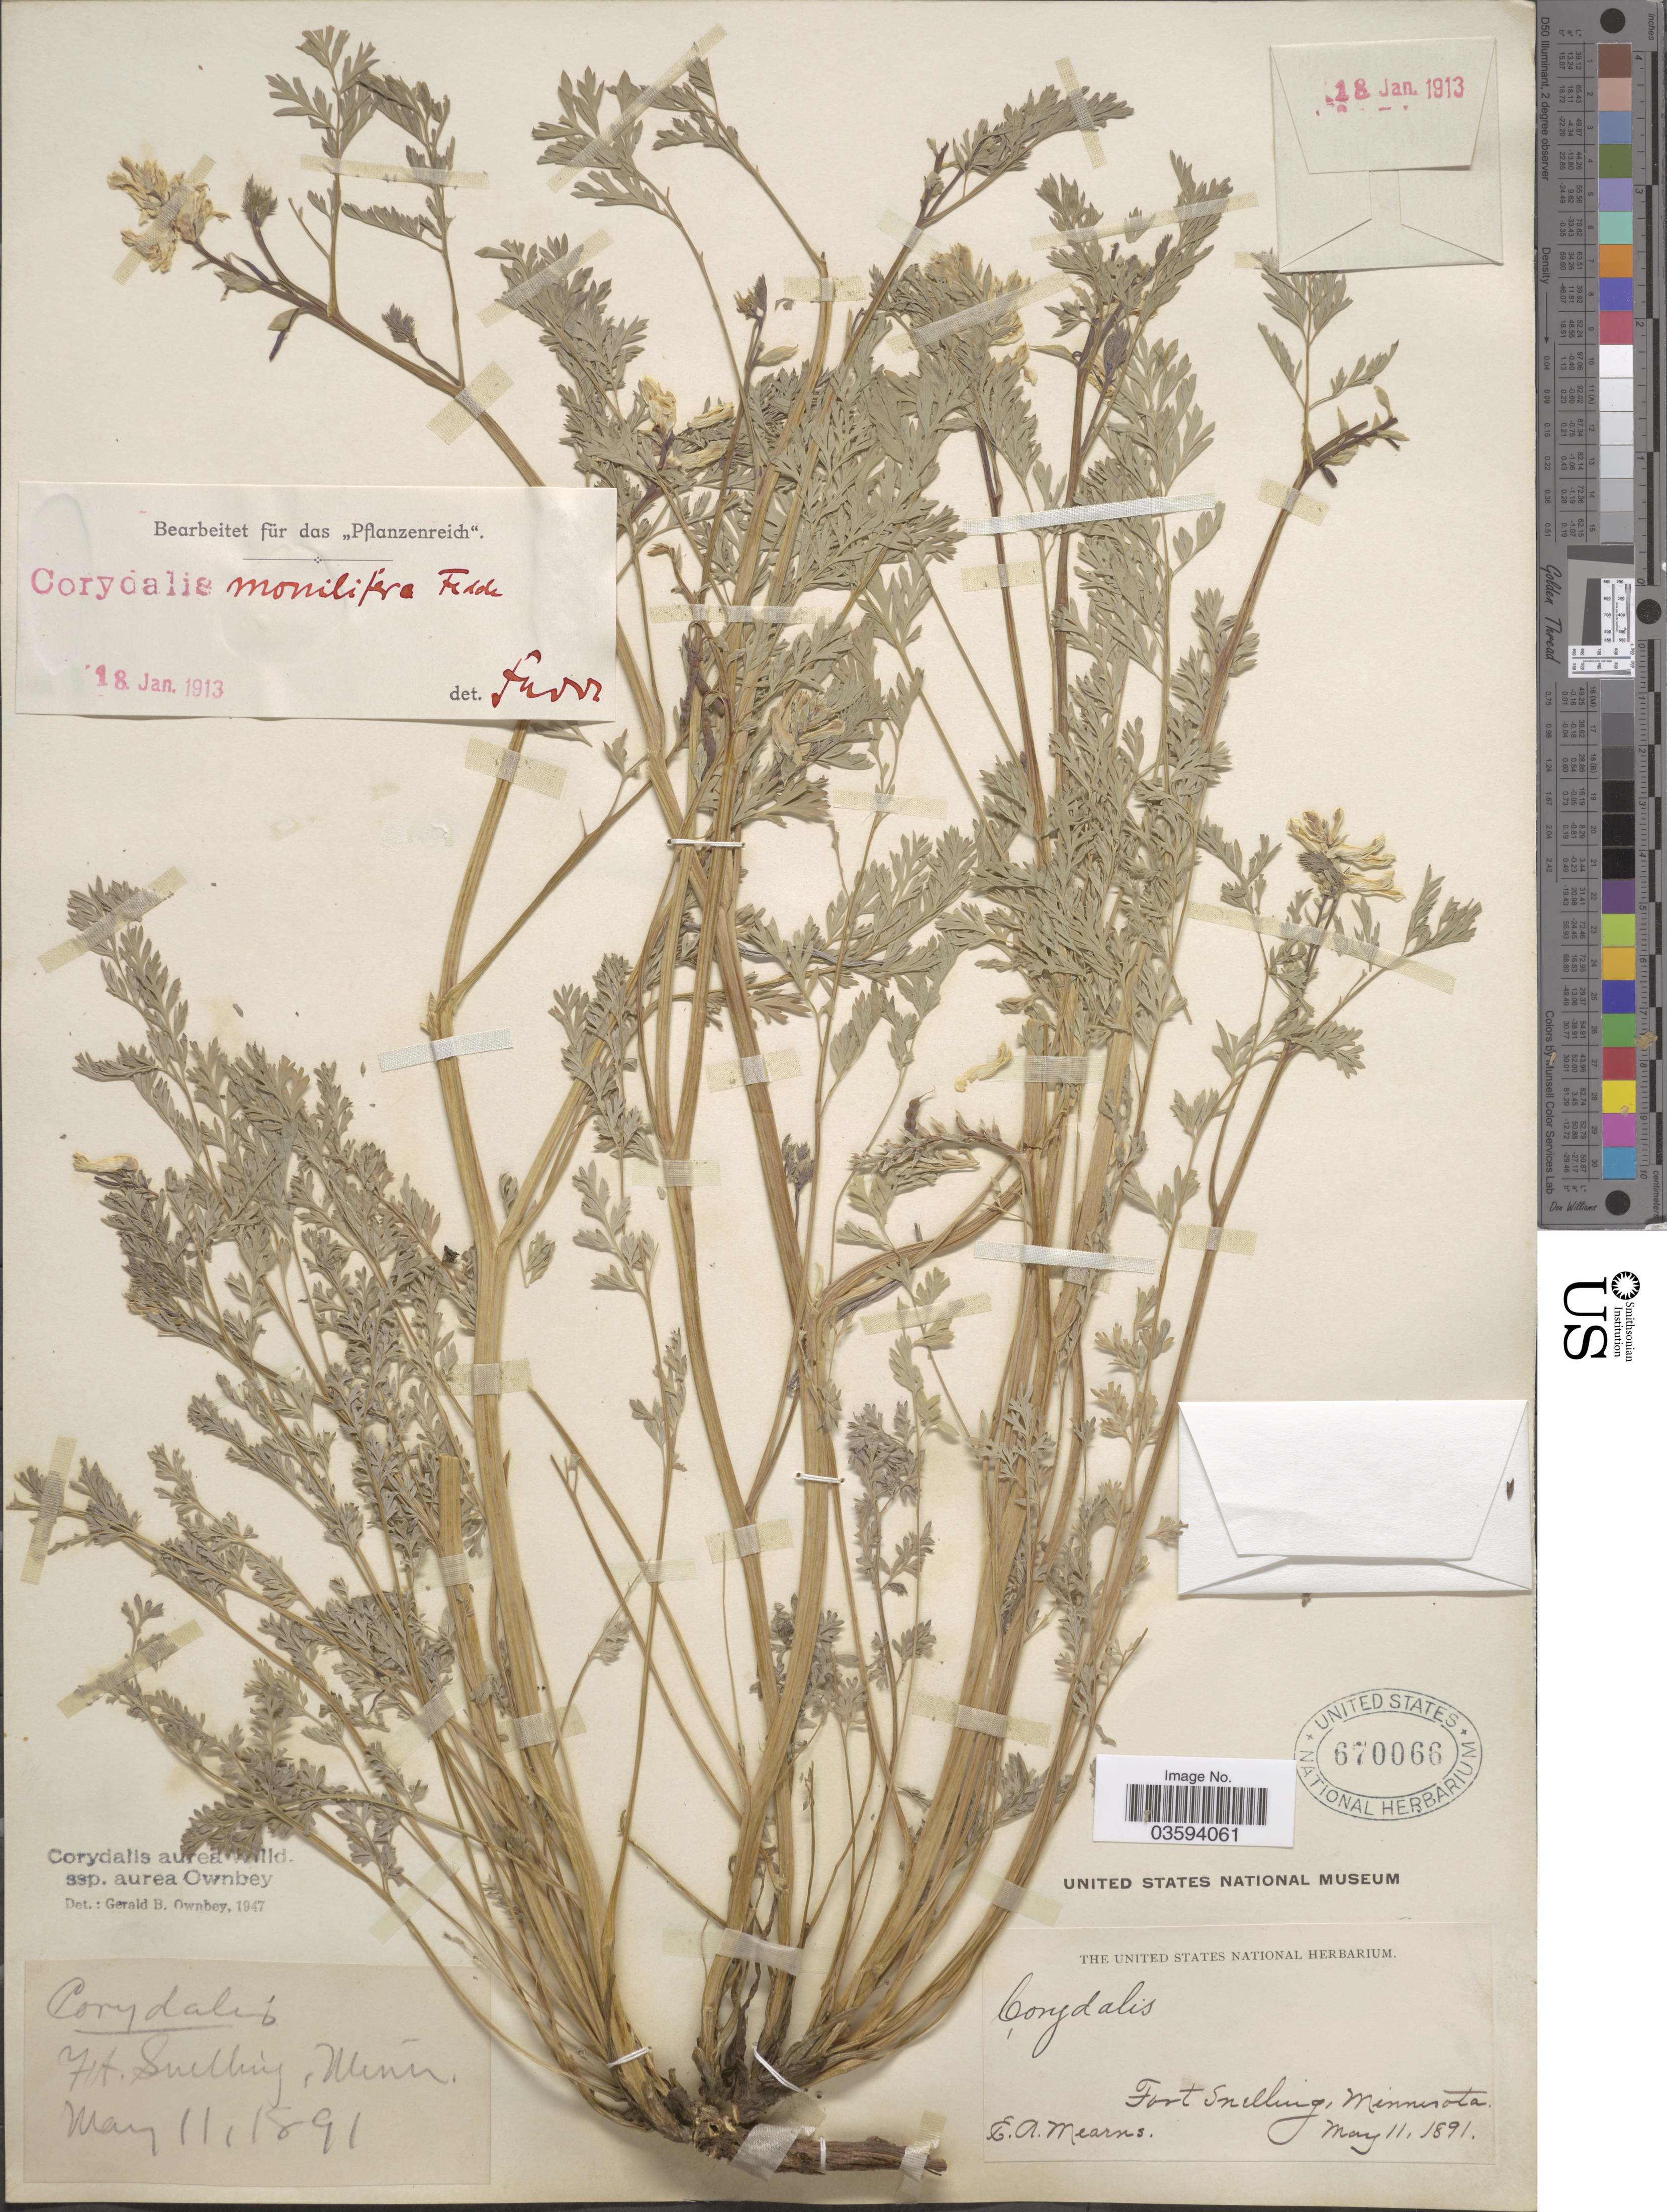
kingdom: Plantae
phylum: Tracheophyta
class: Magnoliopsida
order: Ranunculales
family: Papaveraceae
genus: Corydalis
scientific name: Corydalis aurea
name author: Willd.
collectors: E. A. Mearns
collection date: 1891-05-11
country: United States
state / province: Minnesota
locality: Fort Snelling.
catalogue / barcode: US 670066